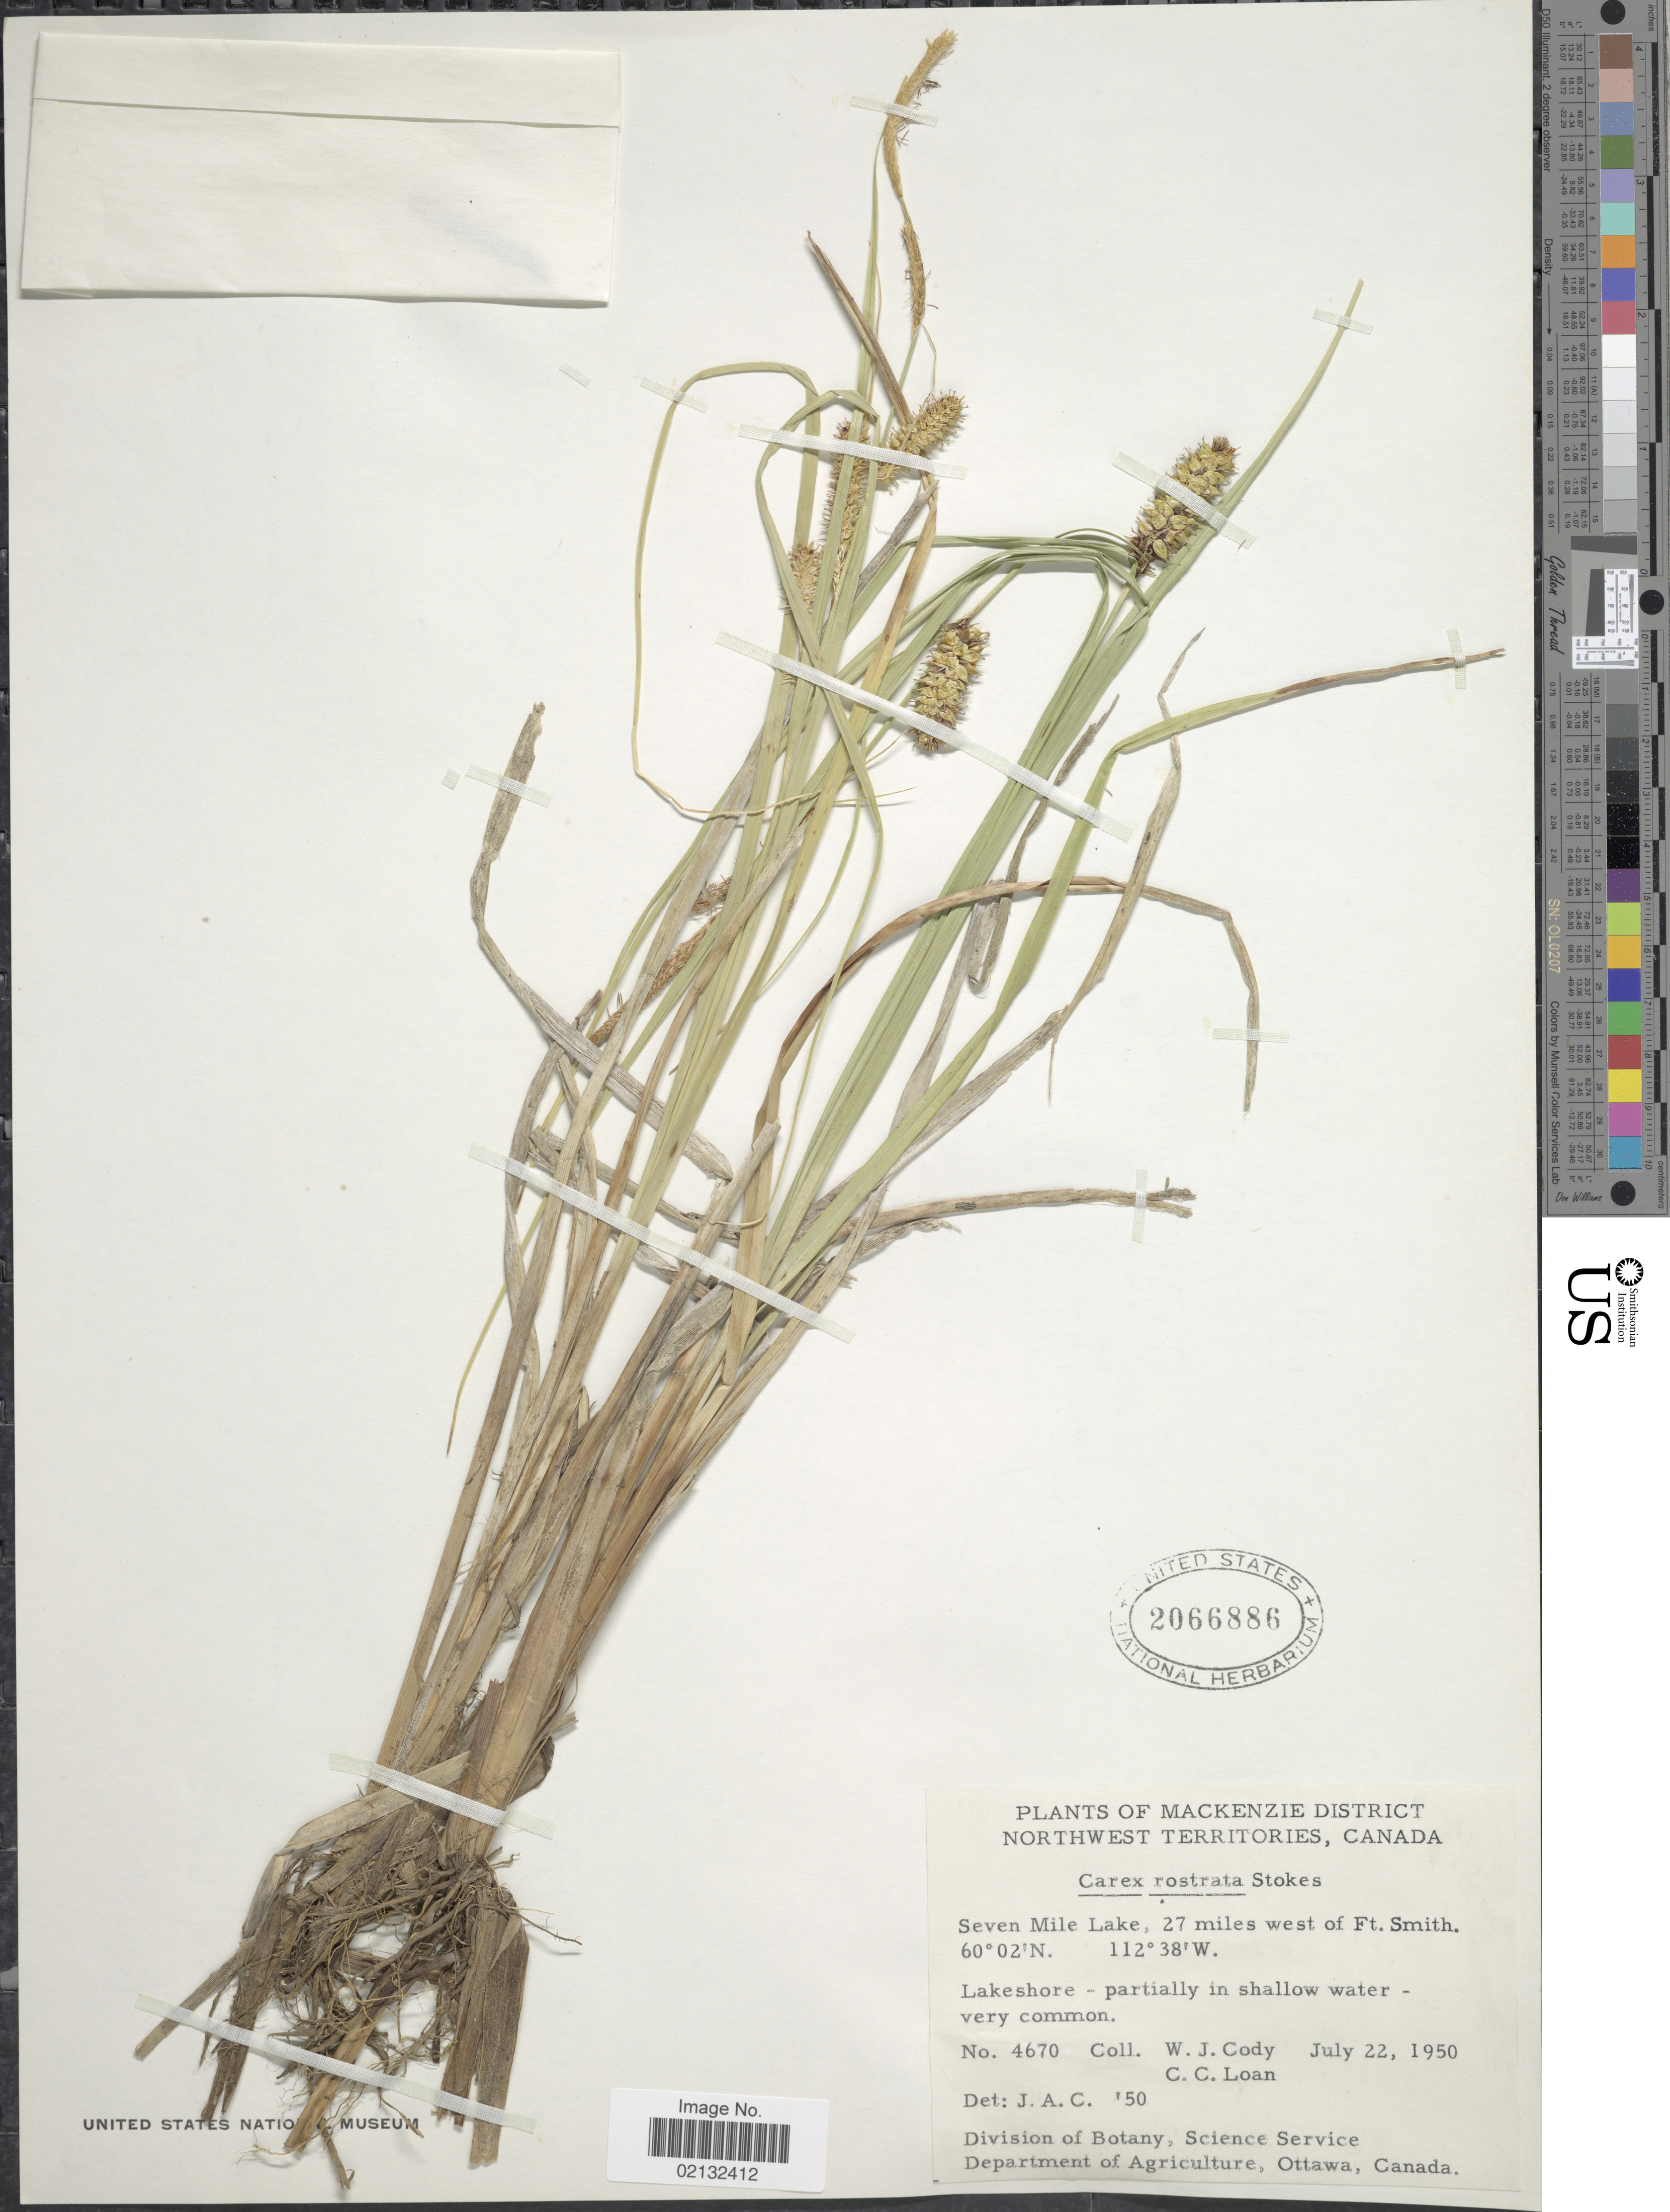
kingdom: Plantae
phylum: Tracheophyta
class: Liliopsida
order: Poales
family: Cyperaceae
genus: Carex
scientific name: Carex rostrata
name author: Stokes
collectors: W. Cody & C. Loan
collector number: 4670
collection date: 1950-07-22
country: Canada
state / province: Northwest Territories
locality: MacKenzie District. Seven Mile Lake, 27 miles west of Ft. Smith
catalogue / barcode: US 2066886